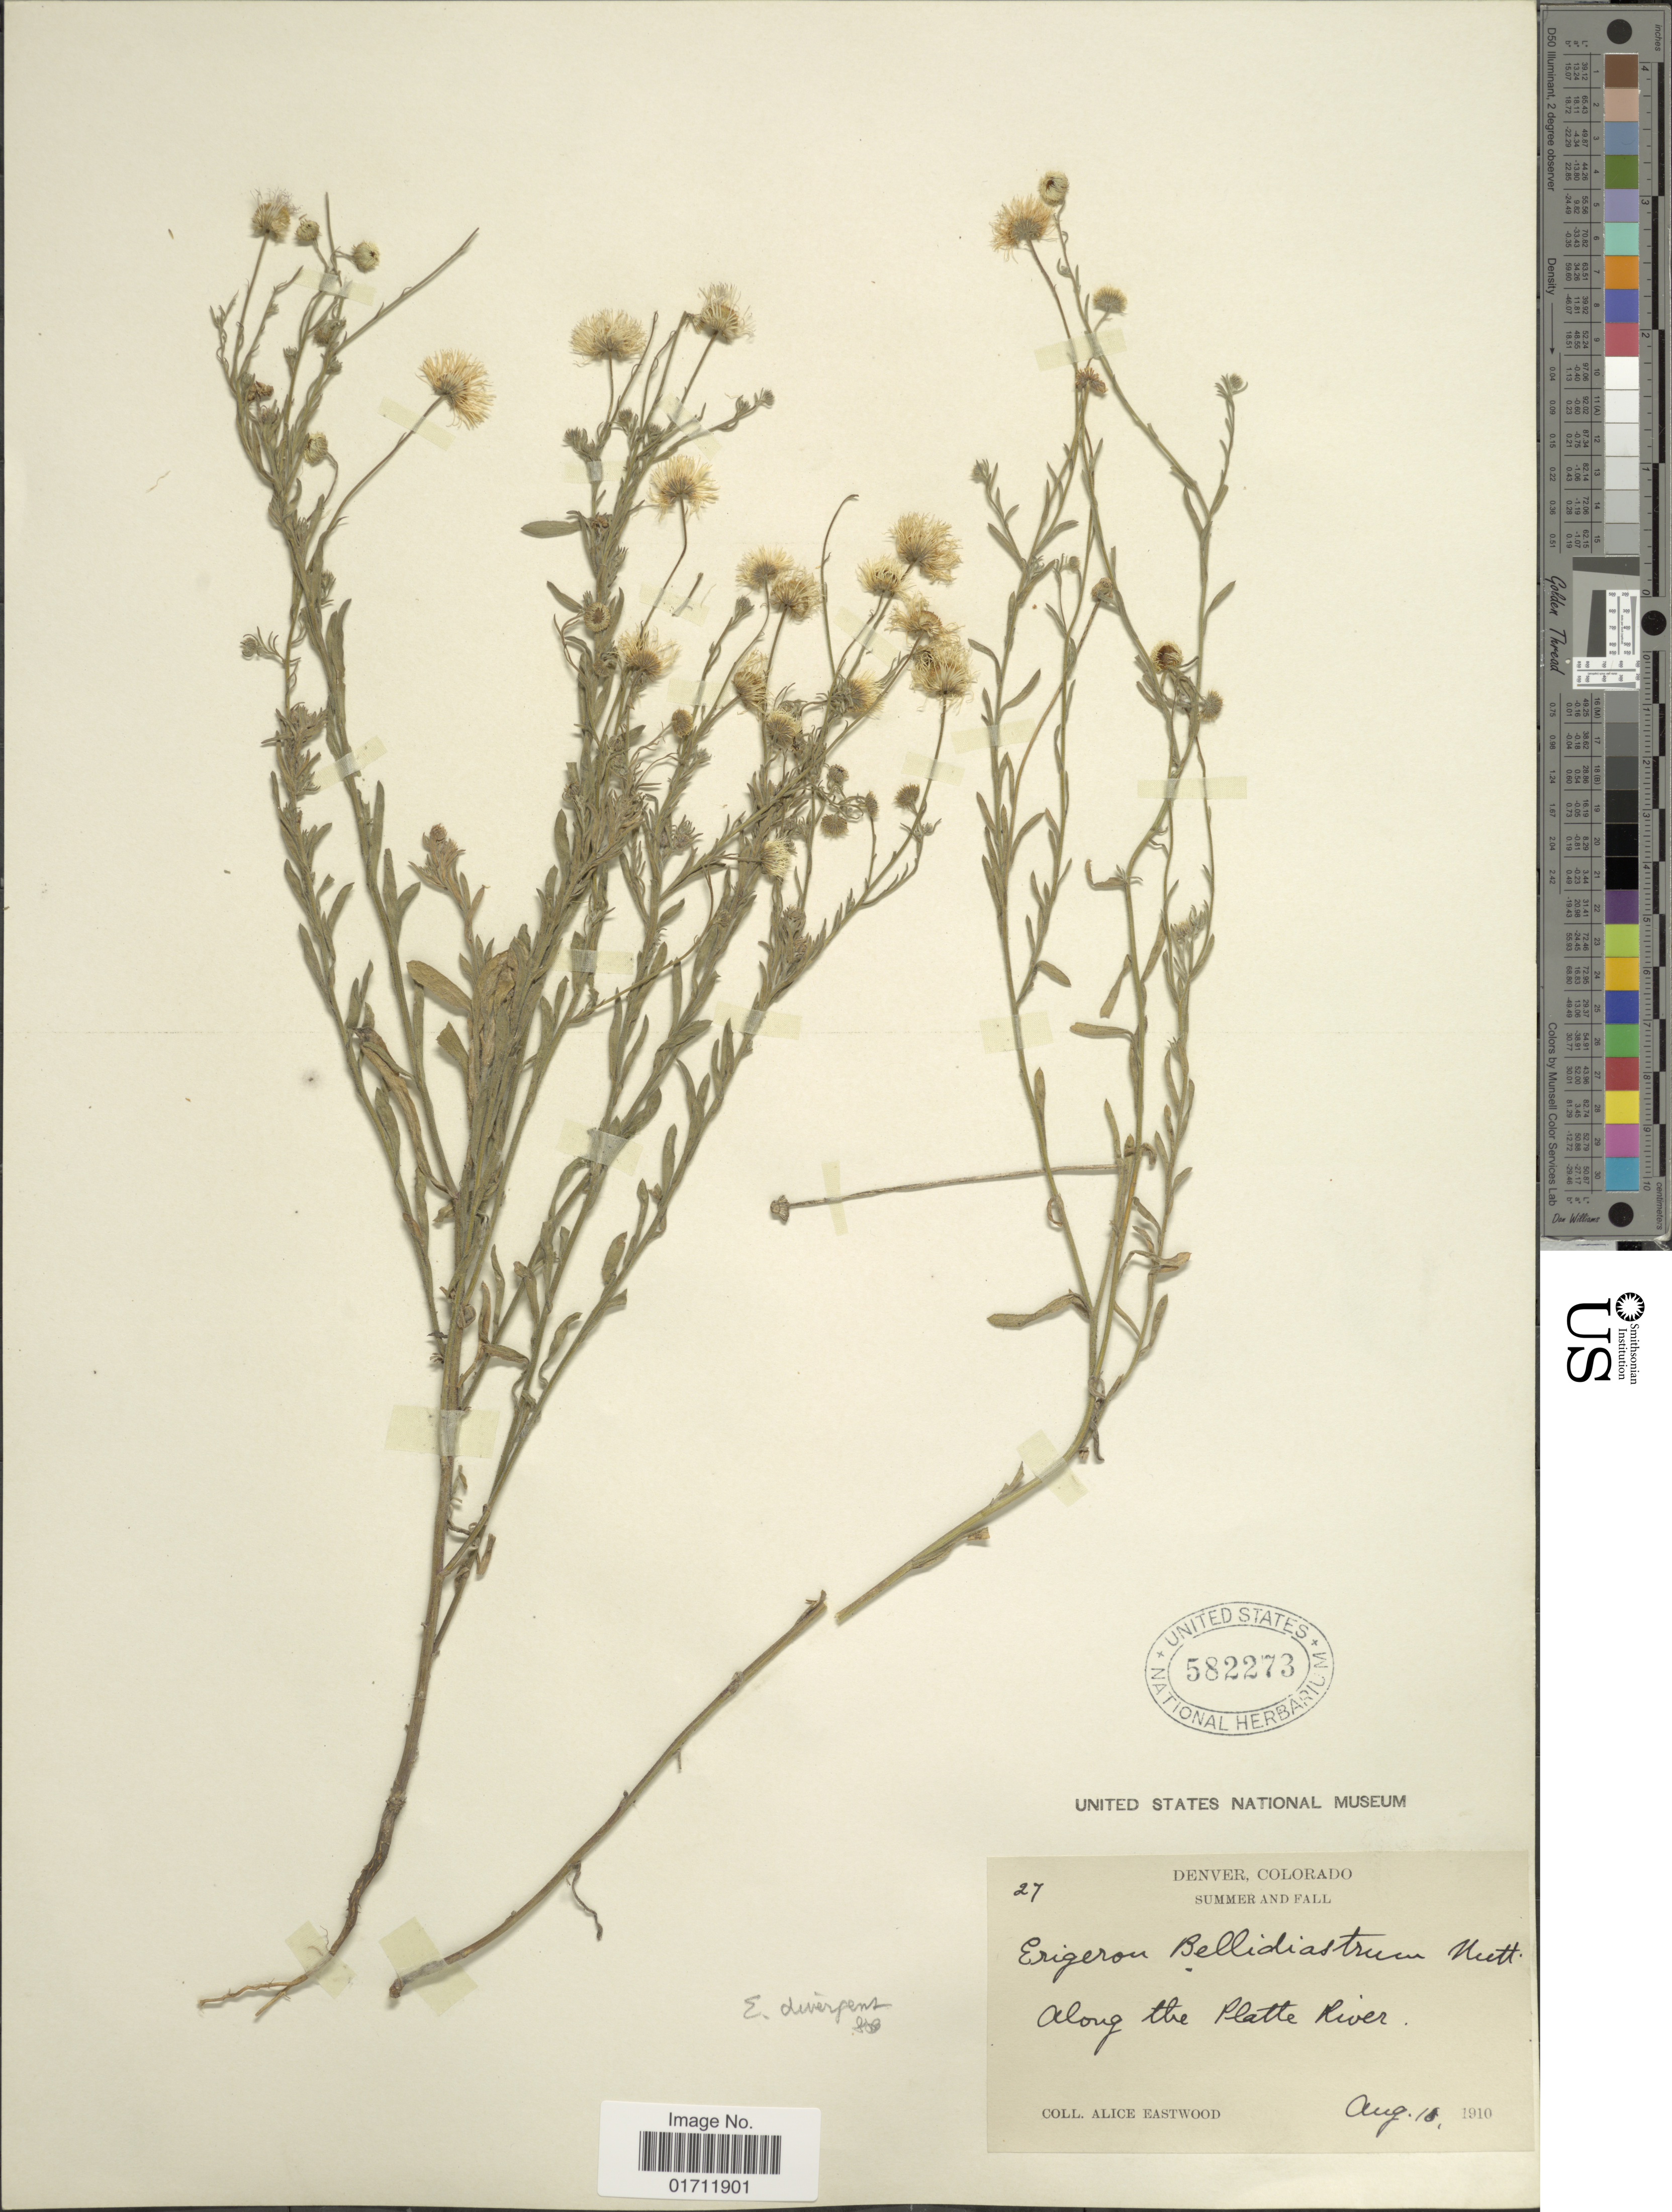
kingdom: Plantae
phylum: Tracheophyta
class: Magnoliopsida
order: Asterales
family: Asteraceae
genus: Erigeron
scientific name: Erigeron divergens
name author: Torr. & A. Gray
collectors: A. Eastwood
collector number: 27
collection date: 1910-08-10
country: United States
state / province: Colorado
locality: Denver, Summer and Fall, along the Platte River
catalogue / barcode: US 582273